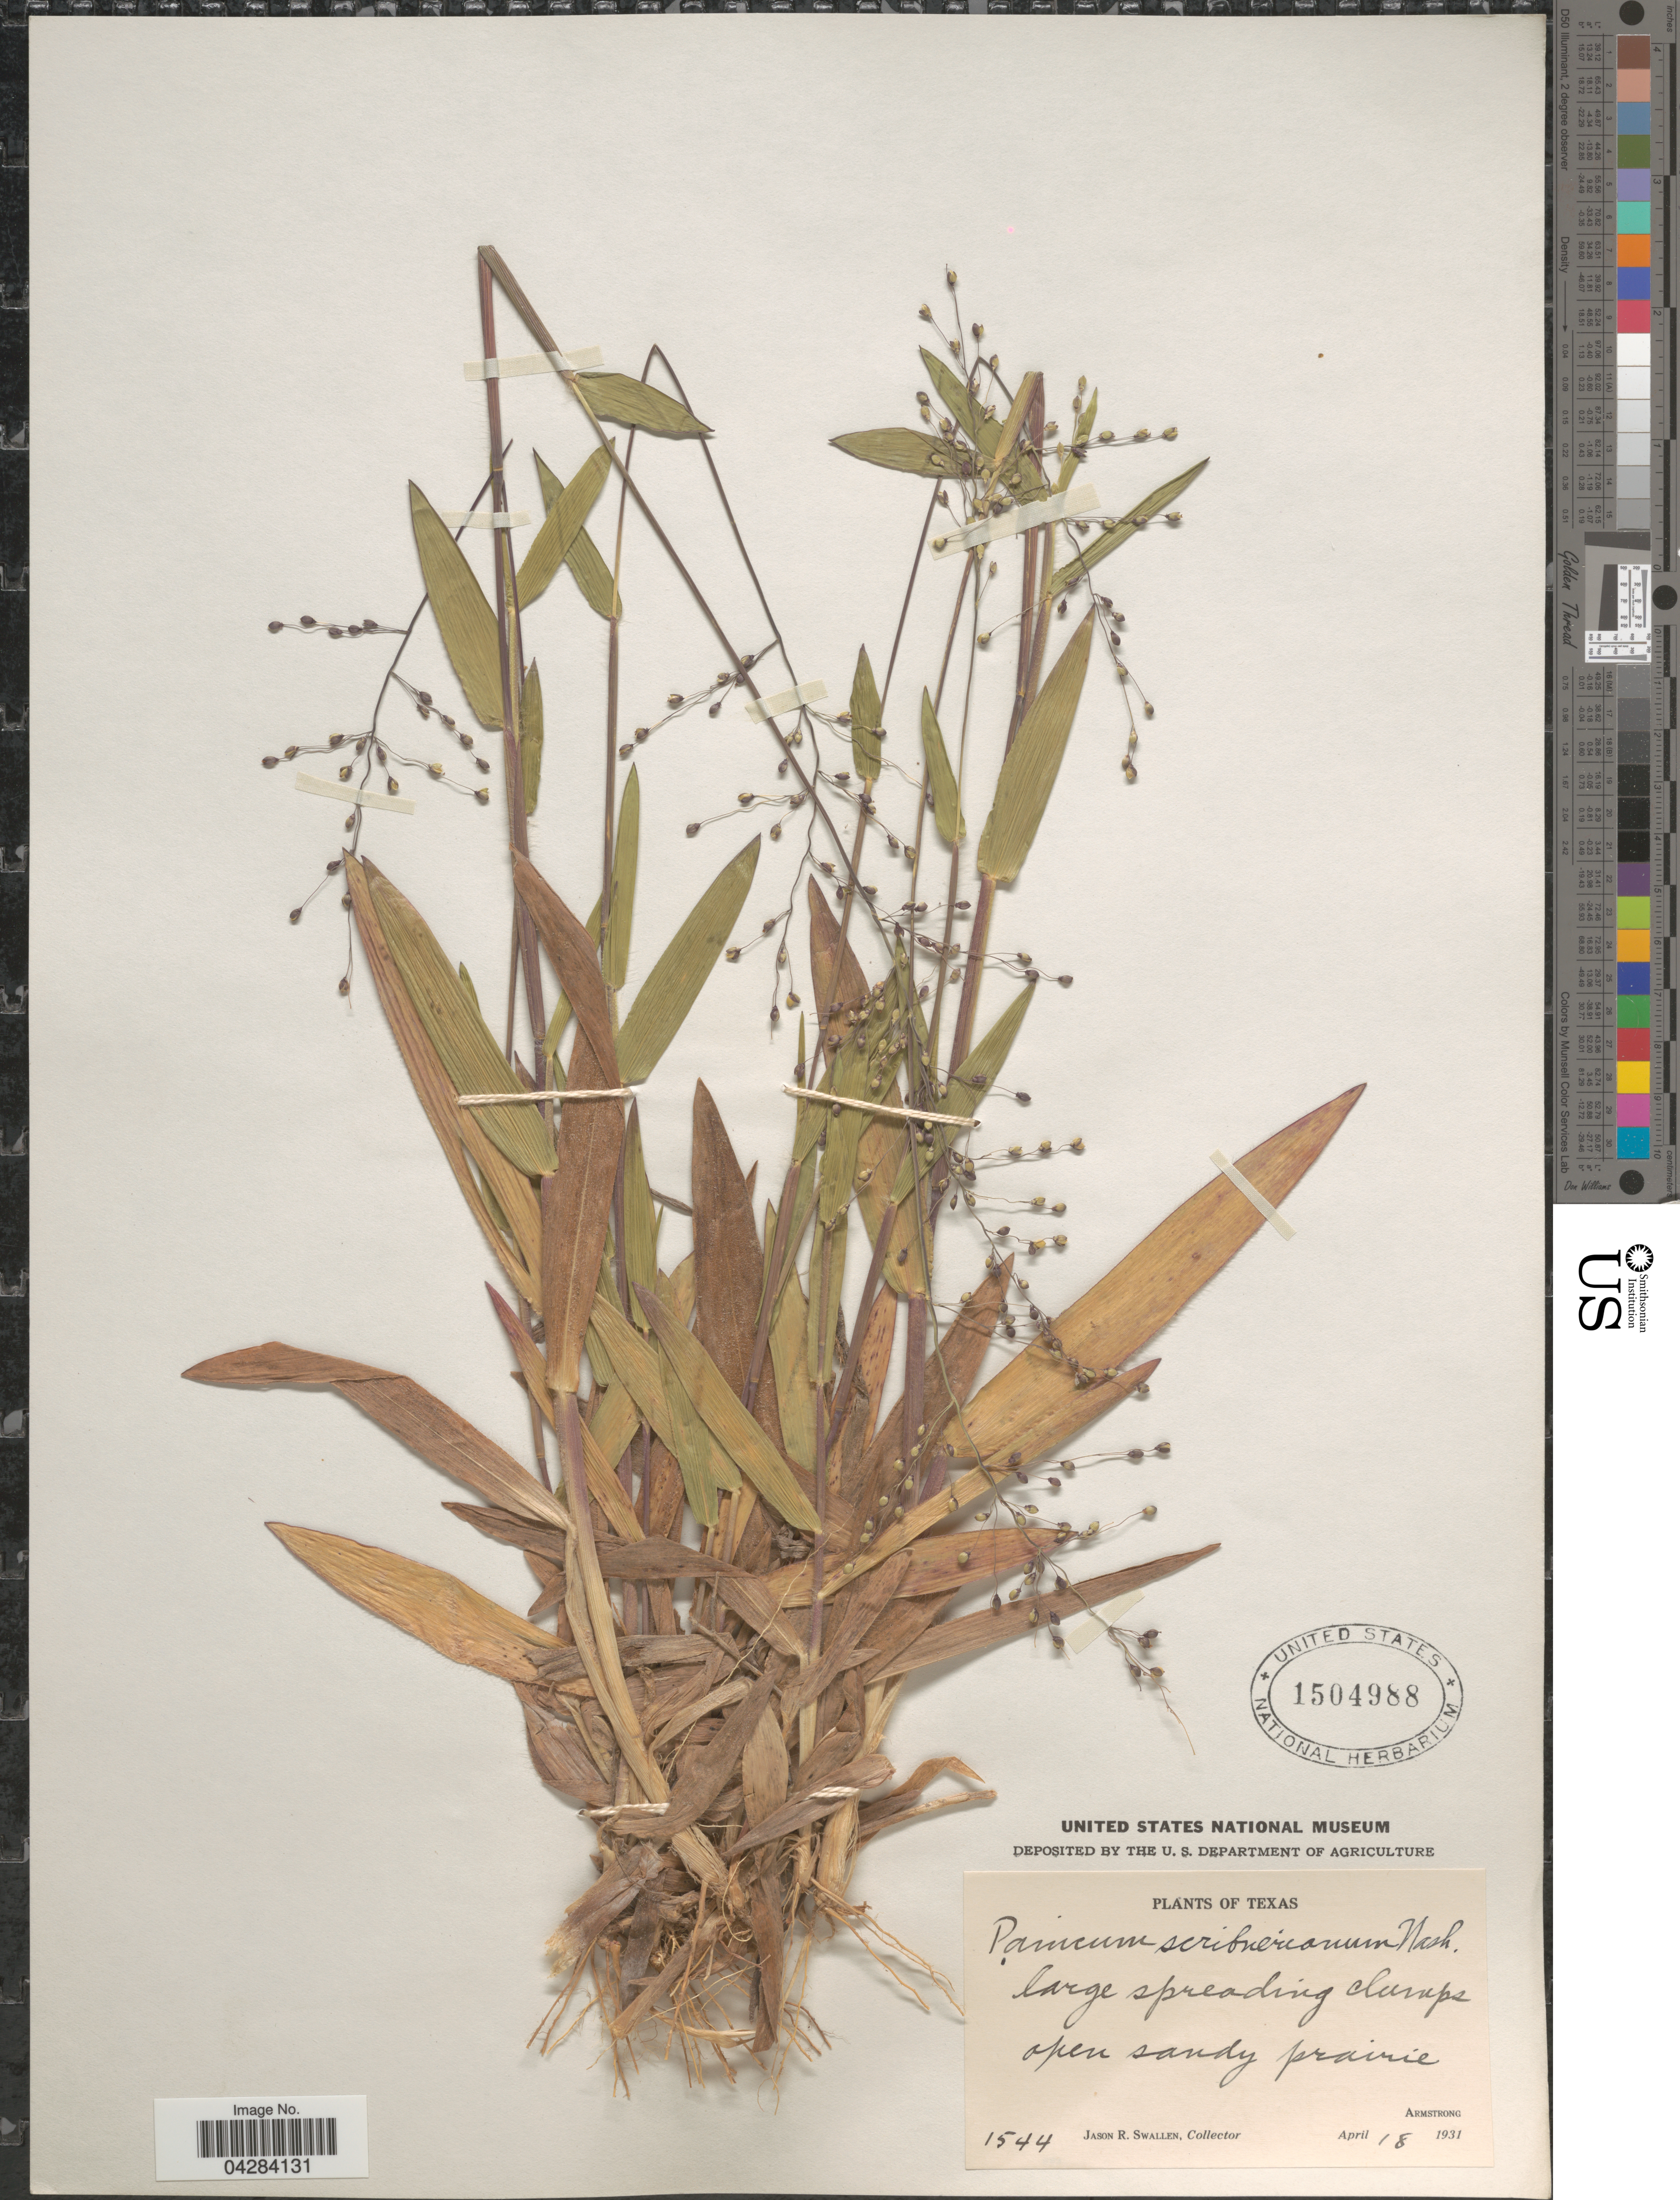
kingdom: Plantae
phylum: Tracheophyta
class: Liliopsida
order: Poales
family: Poaceae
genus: Dichanthelium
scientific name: Dichanthelium oligosanthes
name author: (Schult.) Gould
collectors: J. R. Swallen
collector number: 1544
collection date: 1931-04-18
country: United States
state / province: Texas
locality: Open sandy prairie. Armstrong.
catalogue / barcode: US 1504988